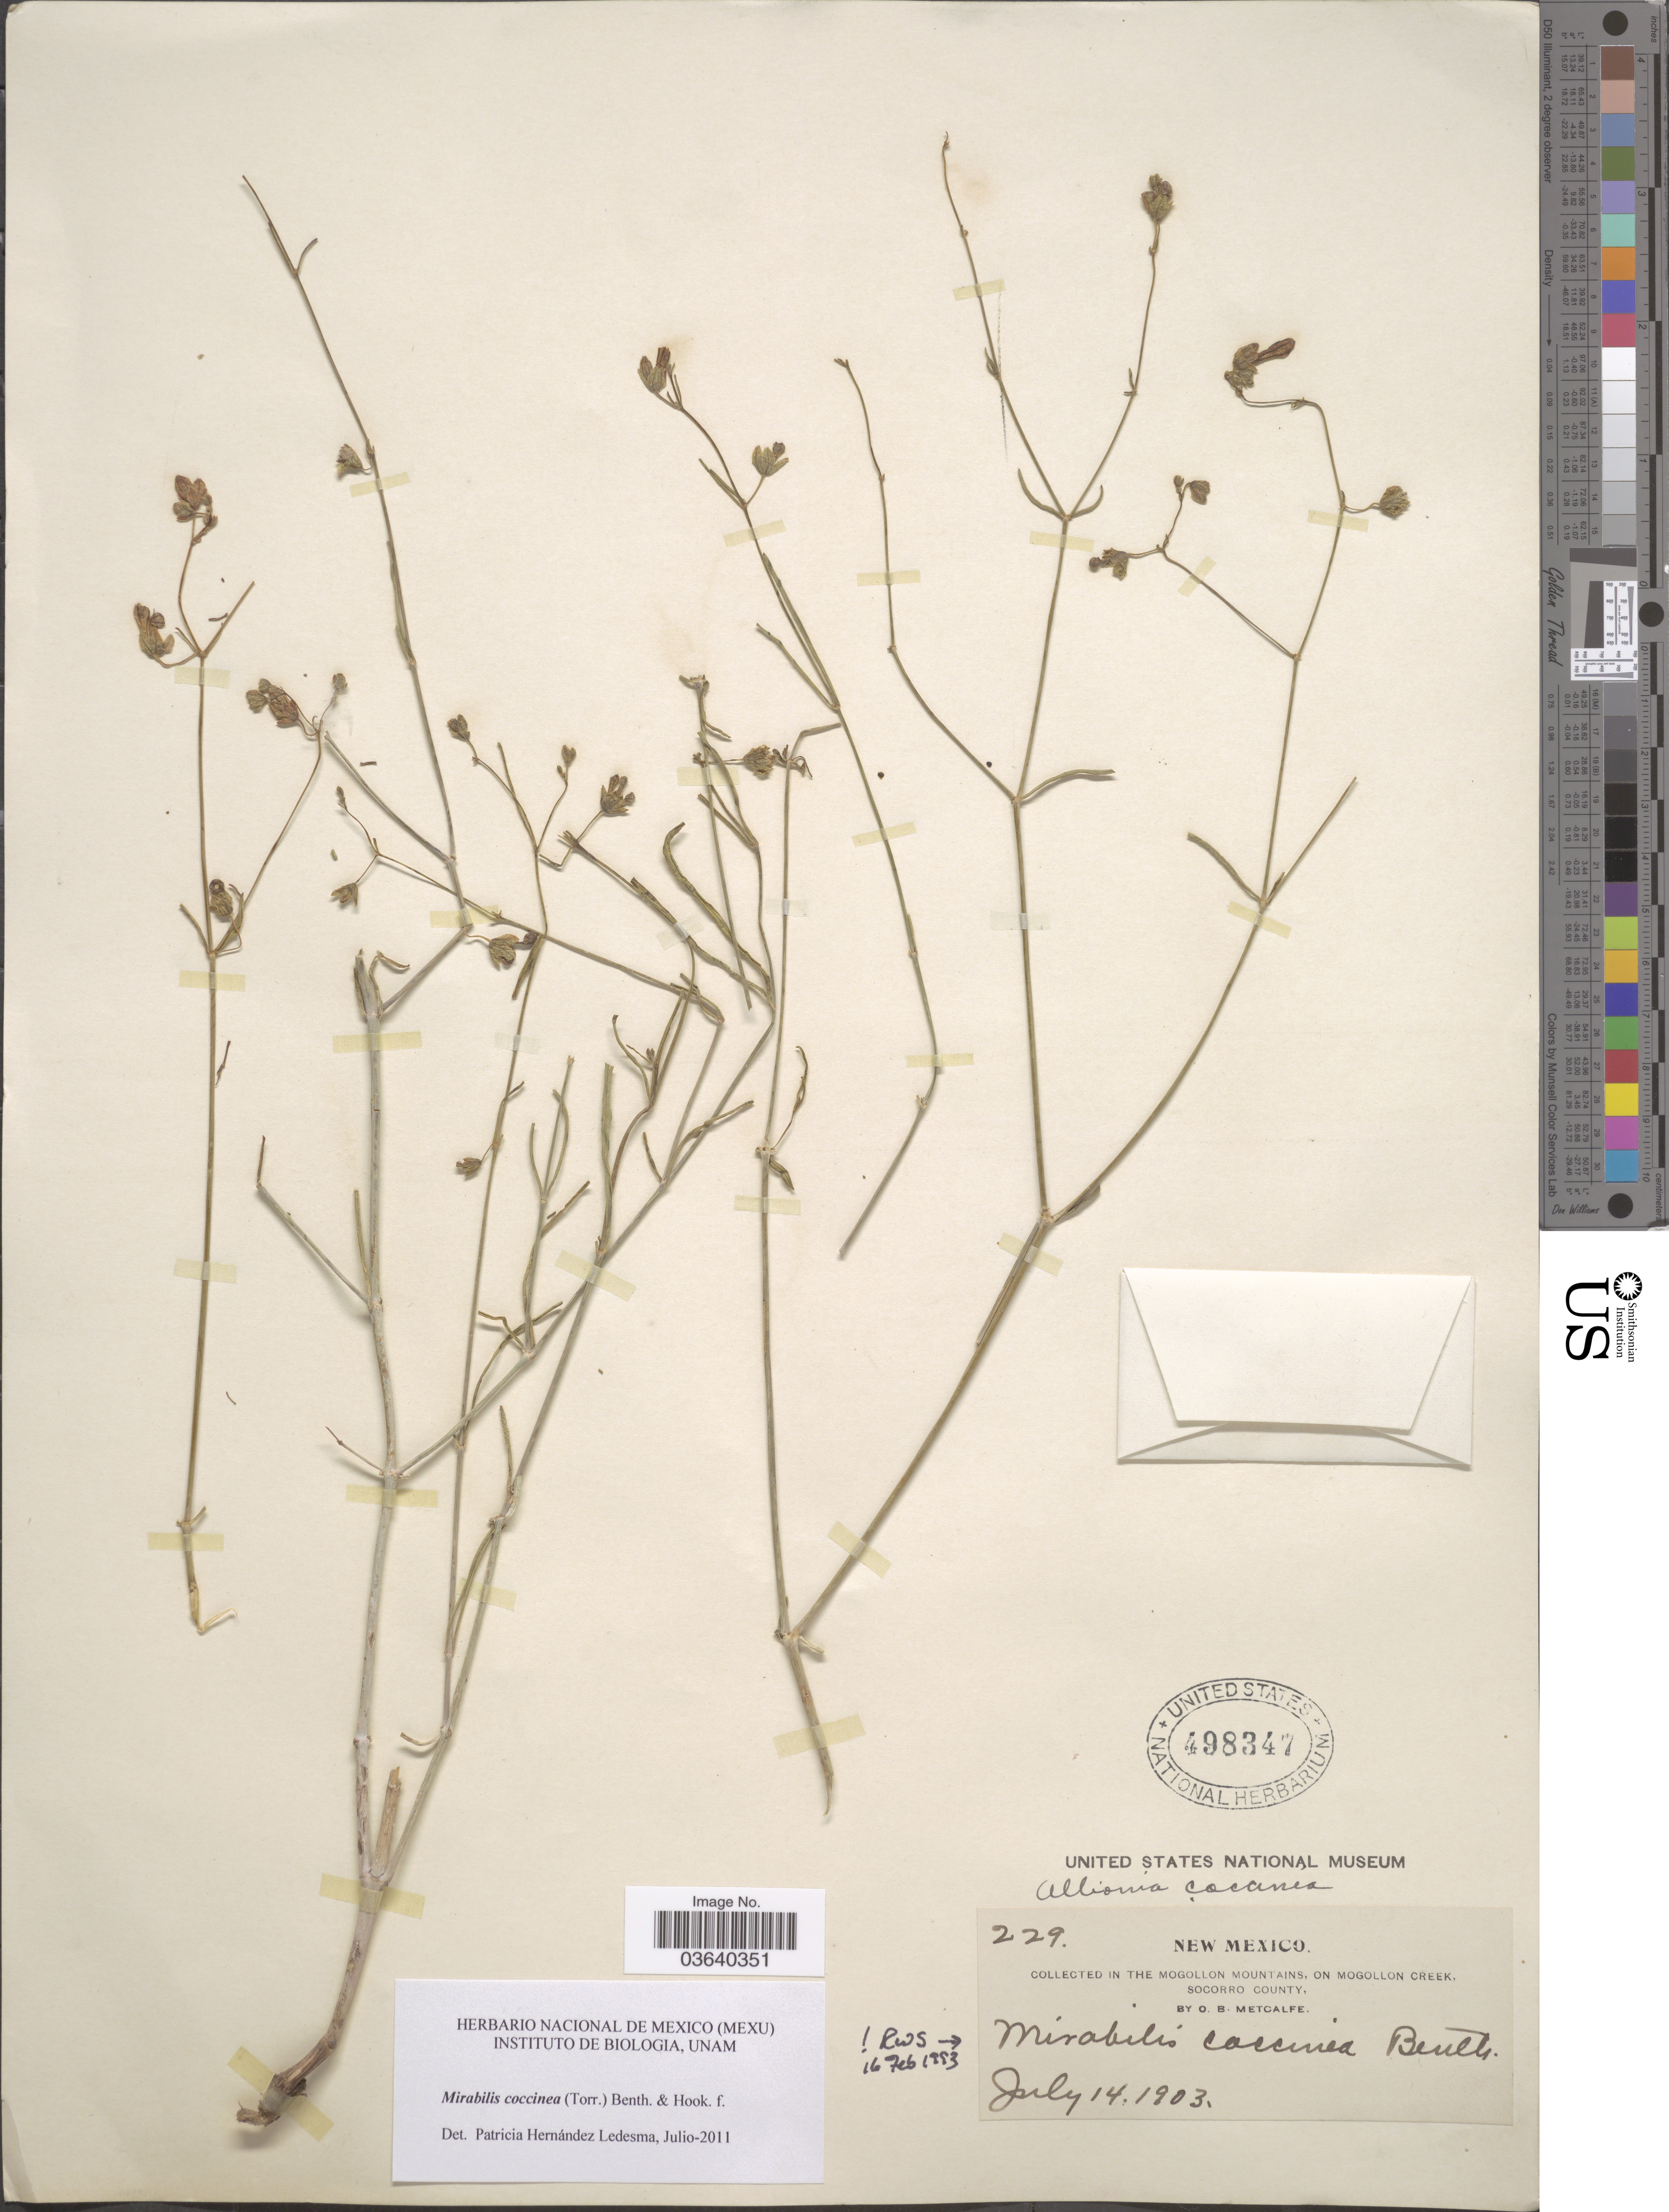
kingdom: Plantae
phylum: Tracheophyta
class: Magnoliopsida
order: Caryophyllales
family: Nyctaginaceae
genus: Mirabilis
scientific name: Mirabilis coccinea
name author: (Torr.) Benth. & Hook. f.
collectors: O. B. Metcalfe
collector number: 229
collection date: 1903-07-14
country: United States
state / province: New Mexico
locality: In the Mogollon Mountains, on Mogollon Creek, Socorro County.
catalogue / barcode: US 498347